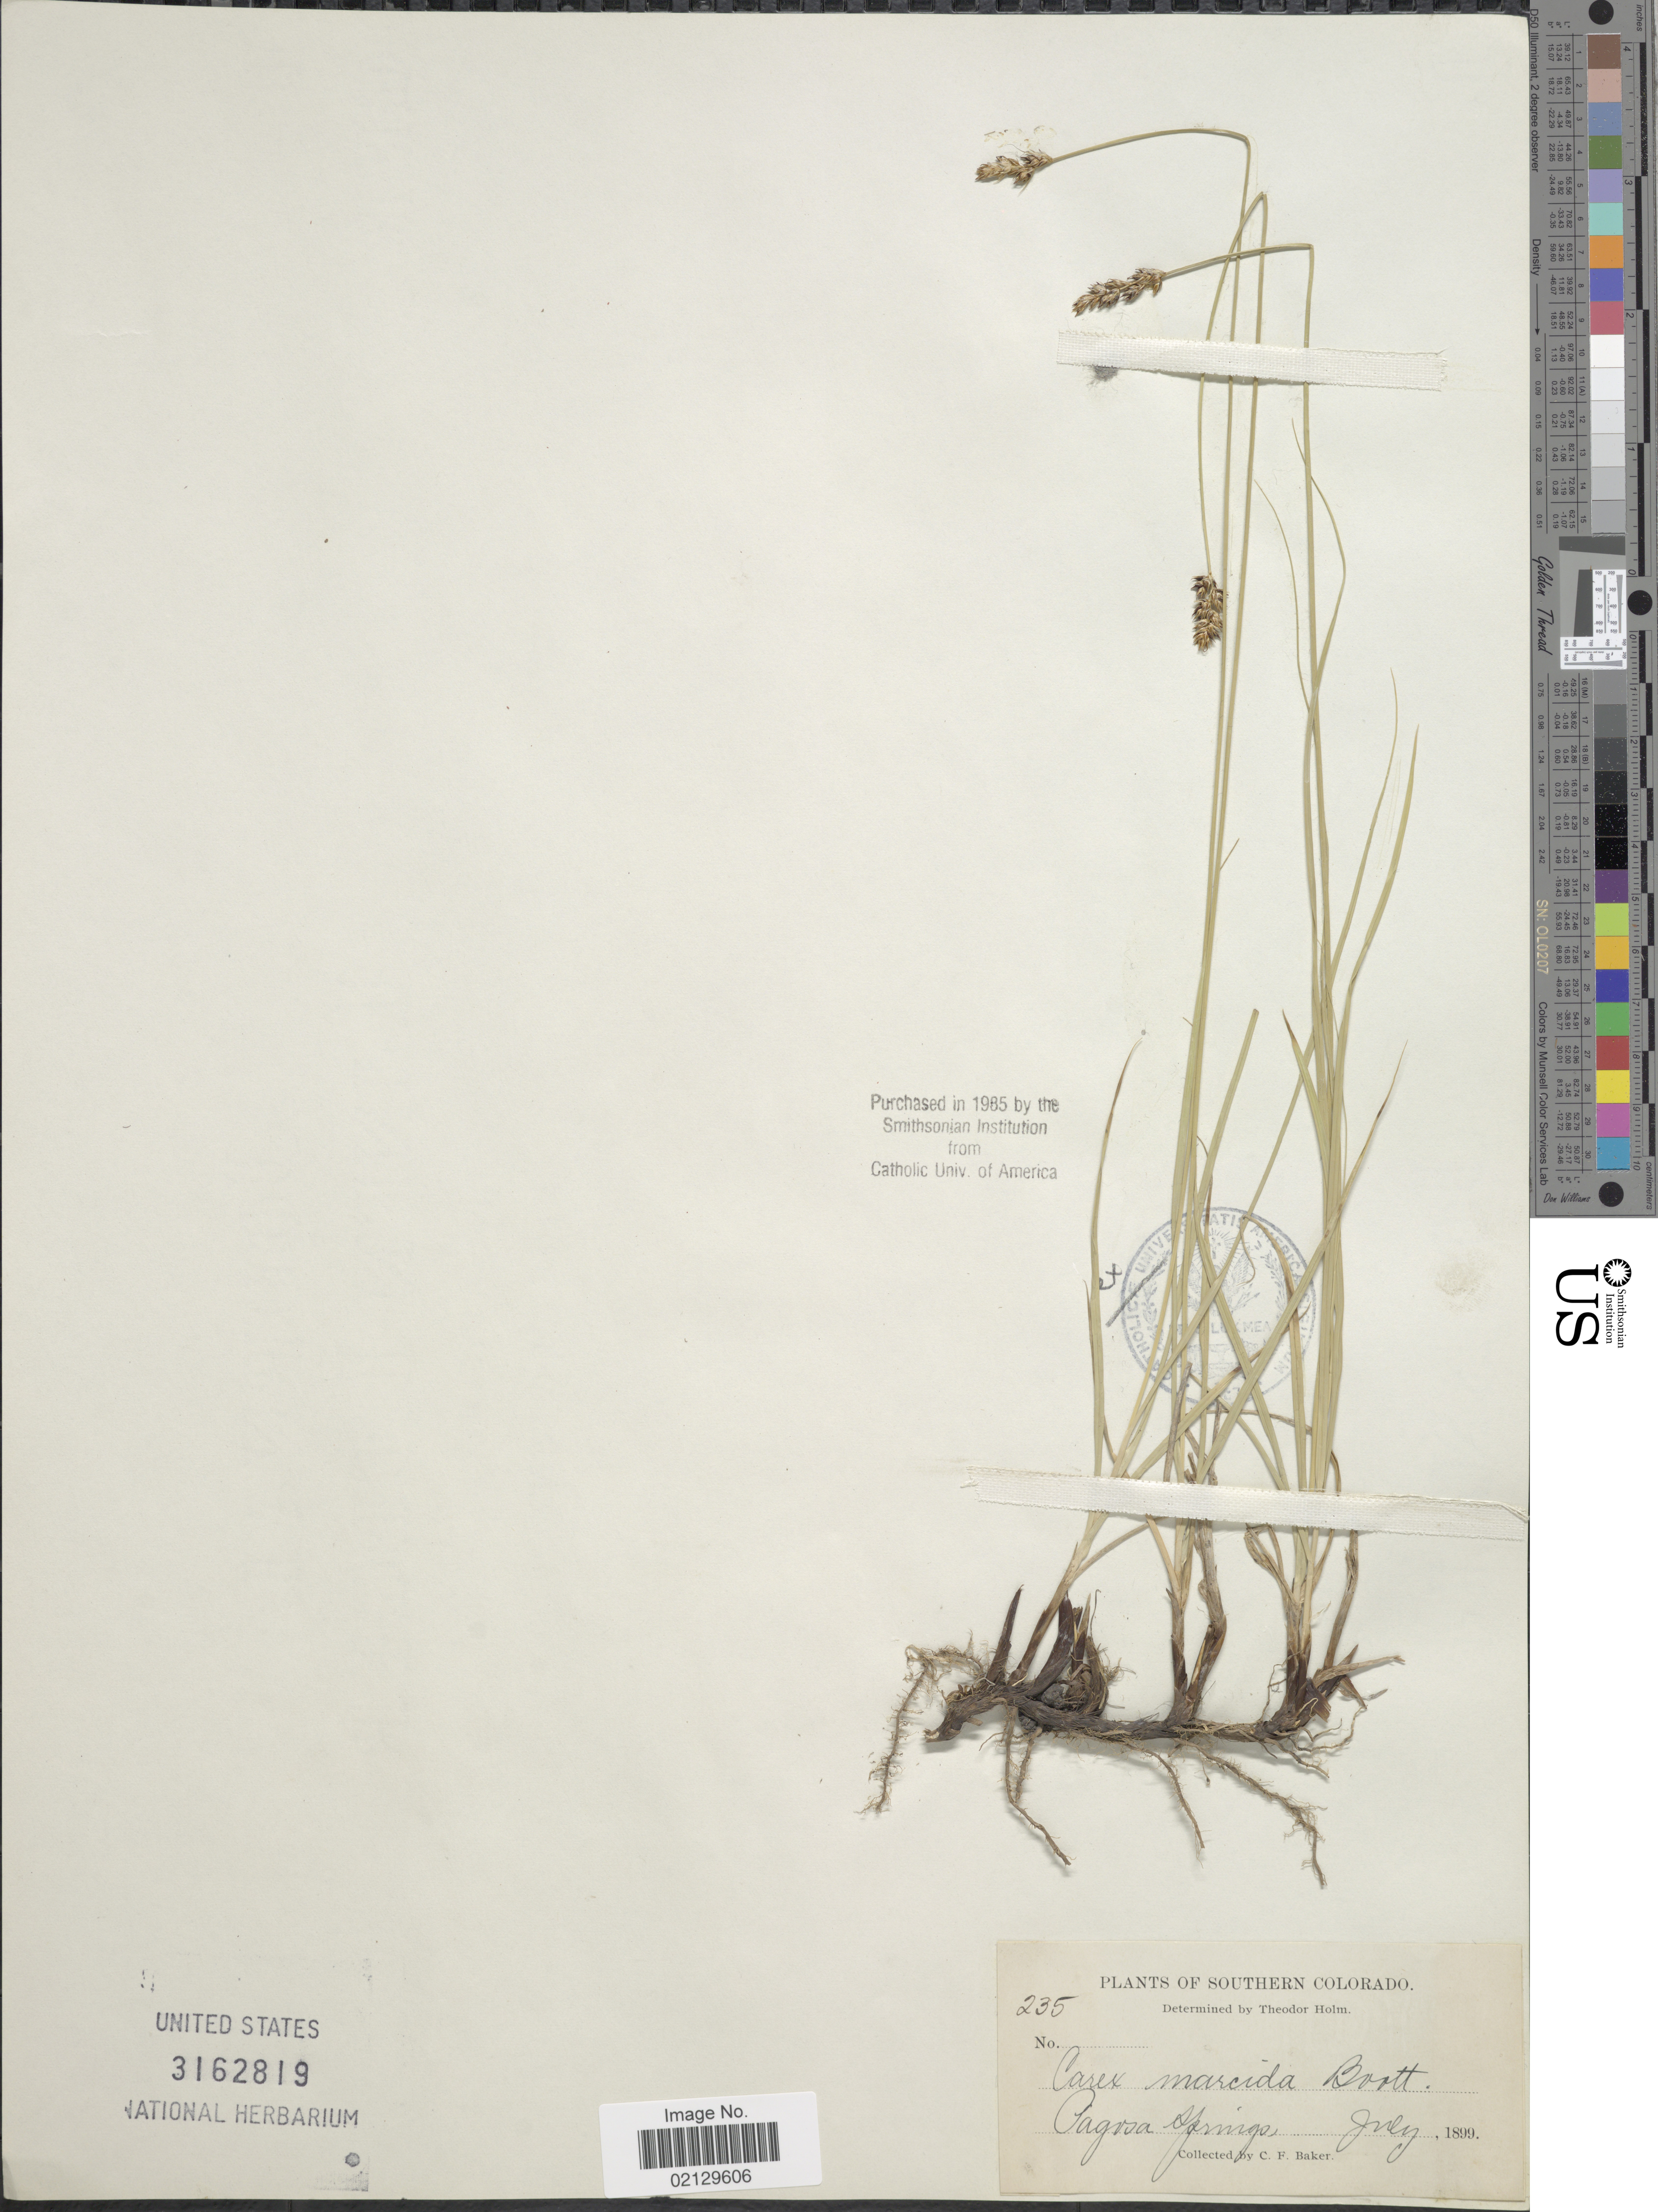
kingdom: Plantae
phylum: Tracheophyta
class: Liliopsida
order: Poales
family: Cyperaceae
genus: Carex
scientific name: Carex praegracilis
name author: W. Boott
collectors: C. F. Baker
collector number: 235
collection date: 1899-07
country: United States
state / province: Colorado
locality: Southern Colorado. Pagosa Springs.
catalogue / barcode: US 3162819